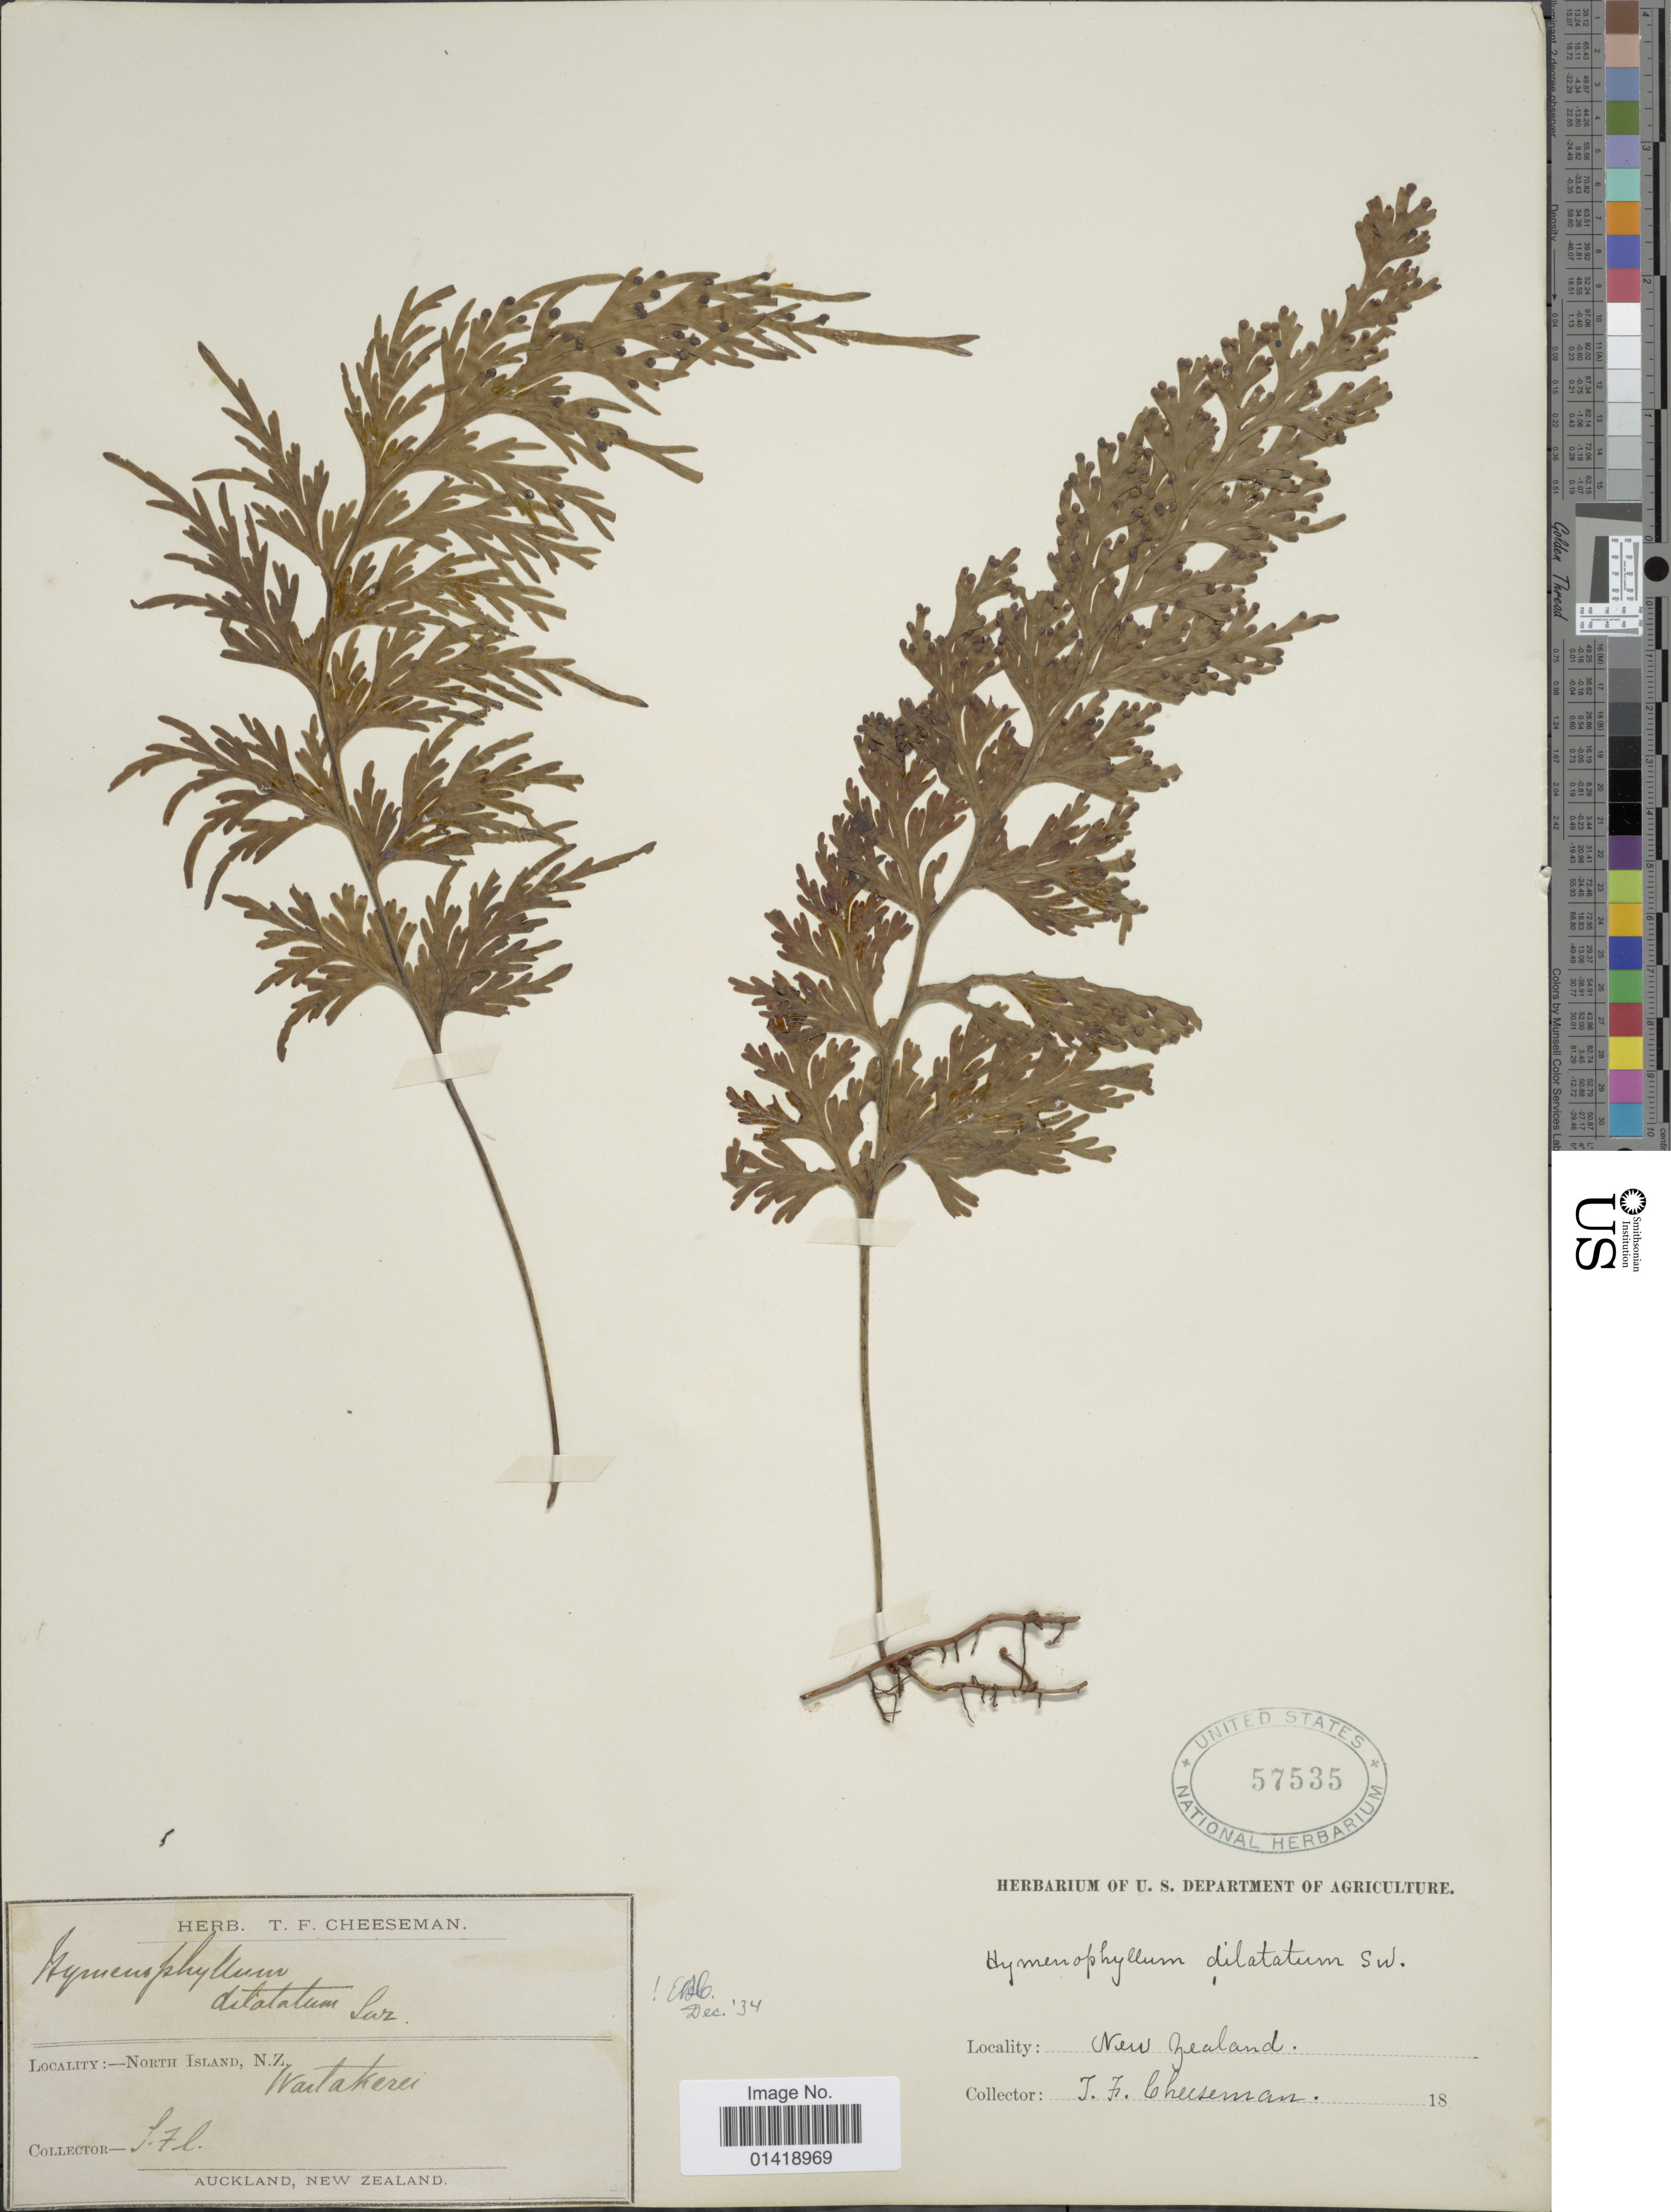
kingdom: Plantae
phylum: Tracheophyta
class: Polypodiopsida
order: Hymenophyllales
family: Hymenophyllaceae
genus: Hymenophyllum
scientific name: Hymenophyllum dilatatum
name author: Sw.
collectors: T. F. Cheeseman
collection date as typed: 18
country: New Zealand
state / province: Auckland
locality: North Island N.Z. Waitakerei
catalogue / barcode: US 57535